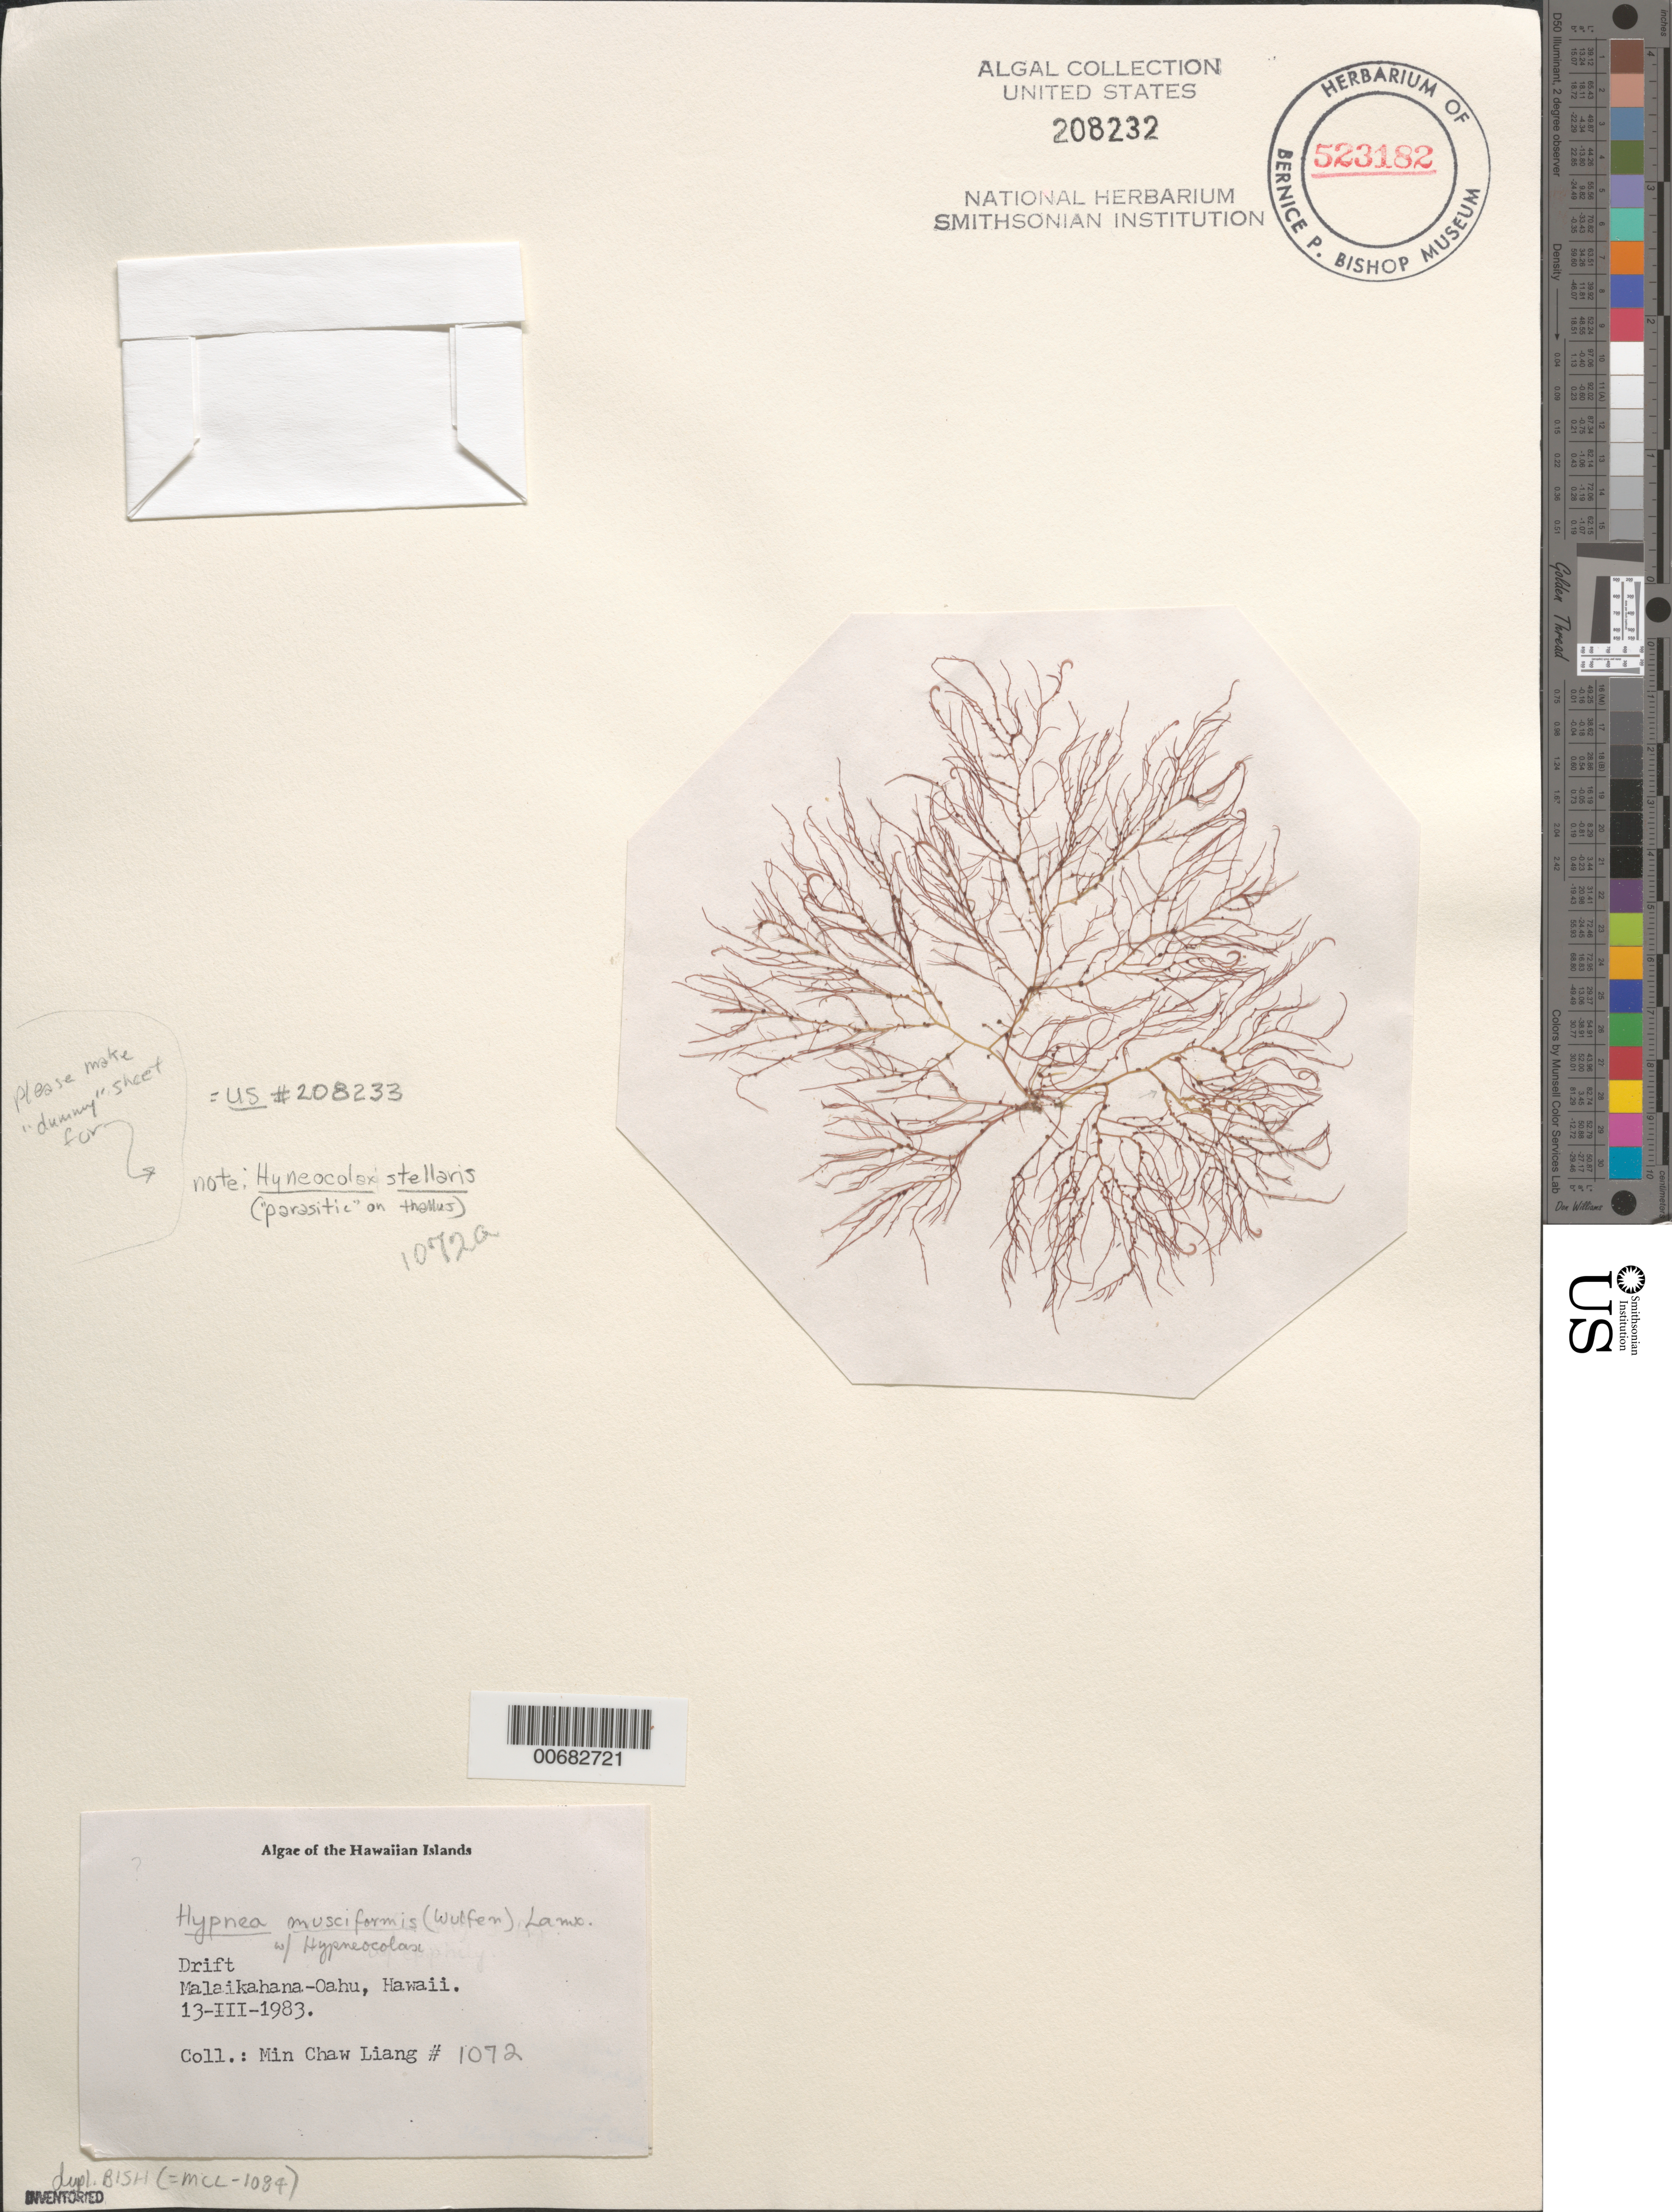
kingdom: Plantae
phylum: Rhodophyta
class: Florideophyceae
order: Gigartinales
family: Cystocloniaceae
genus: Hypnea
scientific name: Hypnea musciformis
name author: (Wulfen) J.V.Lamouroux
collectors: M. Liang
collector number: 1072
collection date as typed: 13 Mar 1983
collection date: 1983-03-13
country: United States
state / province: Hawaii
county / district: Honolulu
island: Oahu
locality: Malaikahana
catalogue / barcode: US 208232